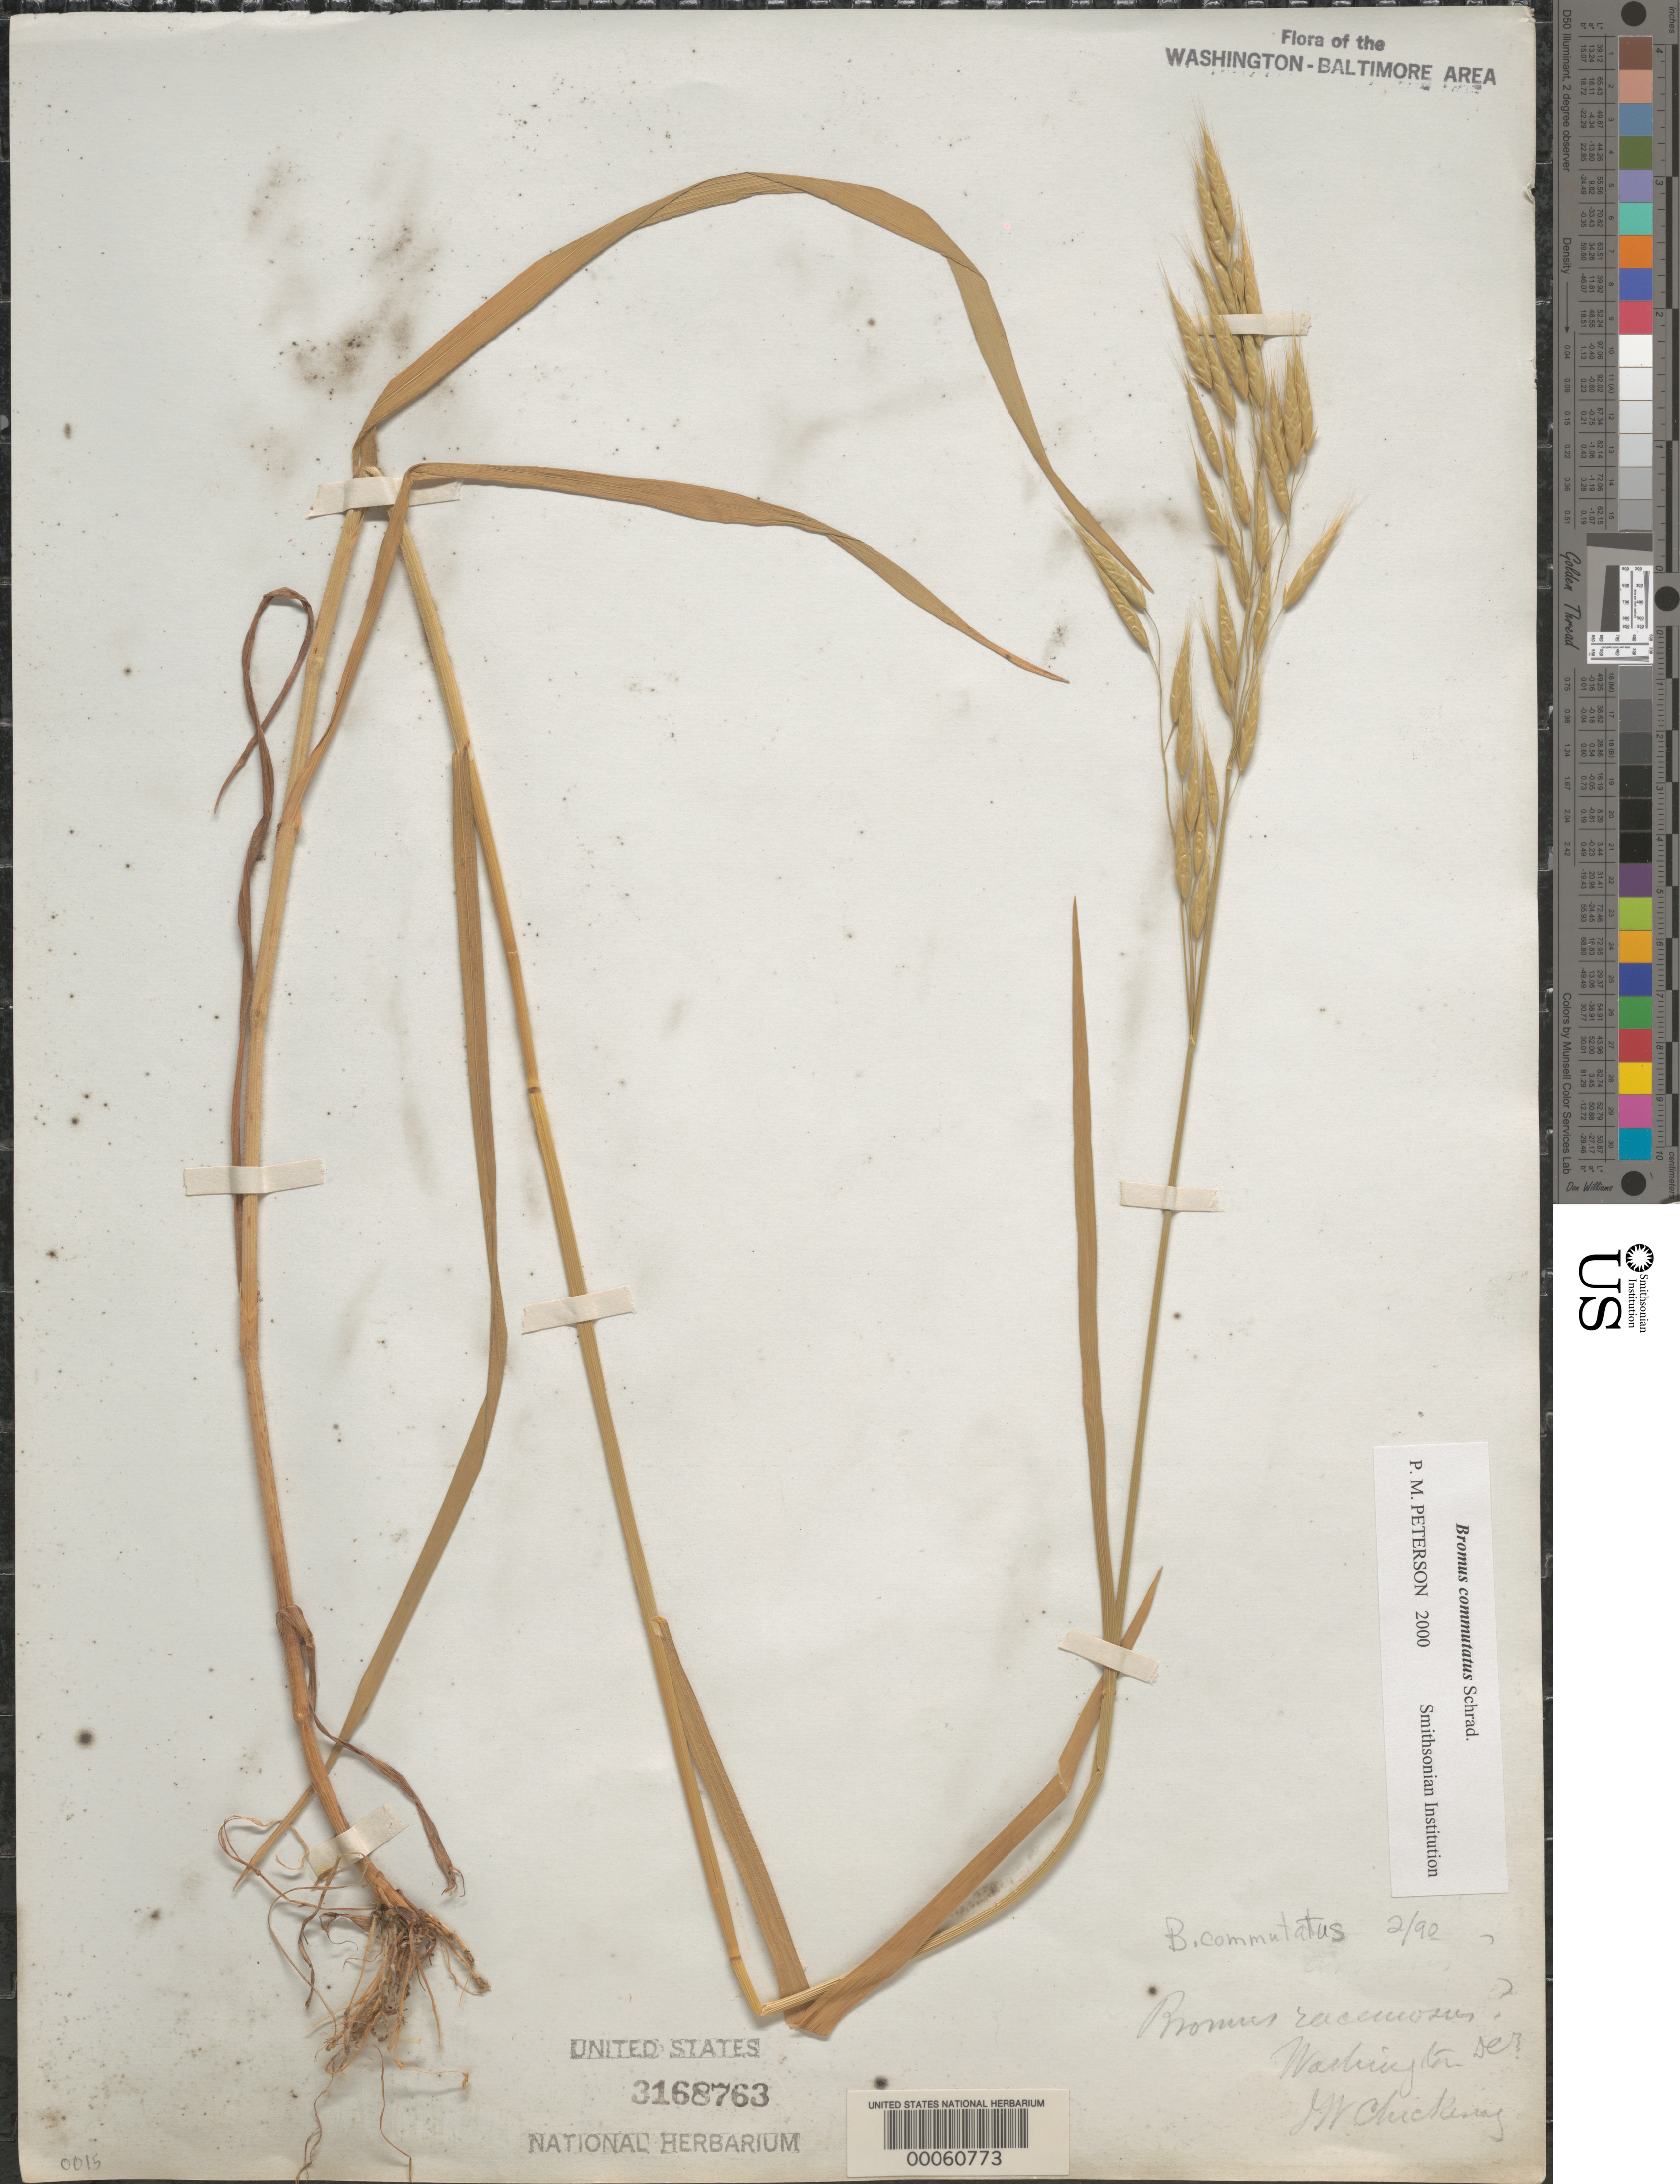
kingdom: Plantae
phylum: Tracheophyta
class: Liliopsida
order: Poales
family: Poaceae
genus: Bromus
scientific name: Bromus commutatus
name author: Schrad.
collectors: G. Chickering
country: United States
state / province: District of Columbia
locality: Washington DC area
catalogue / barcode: US 3168763